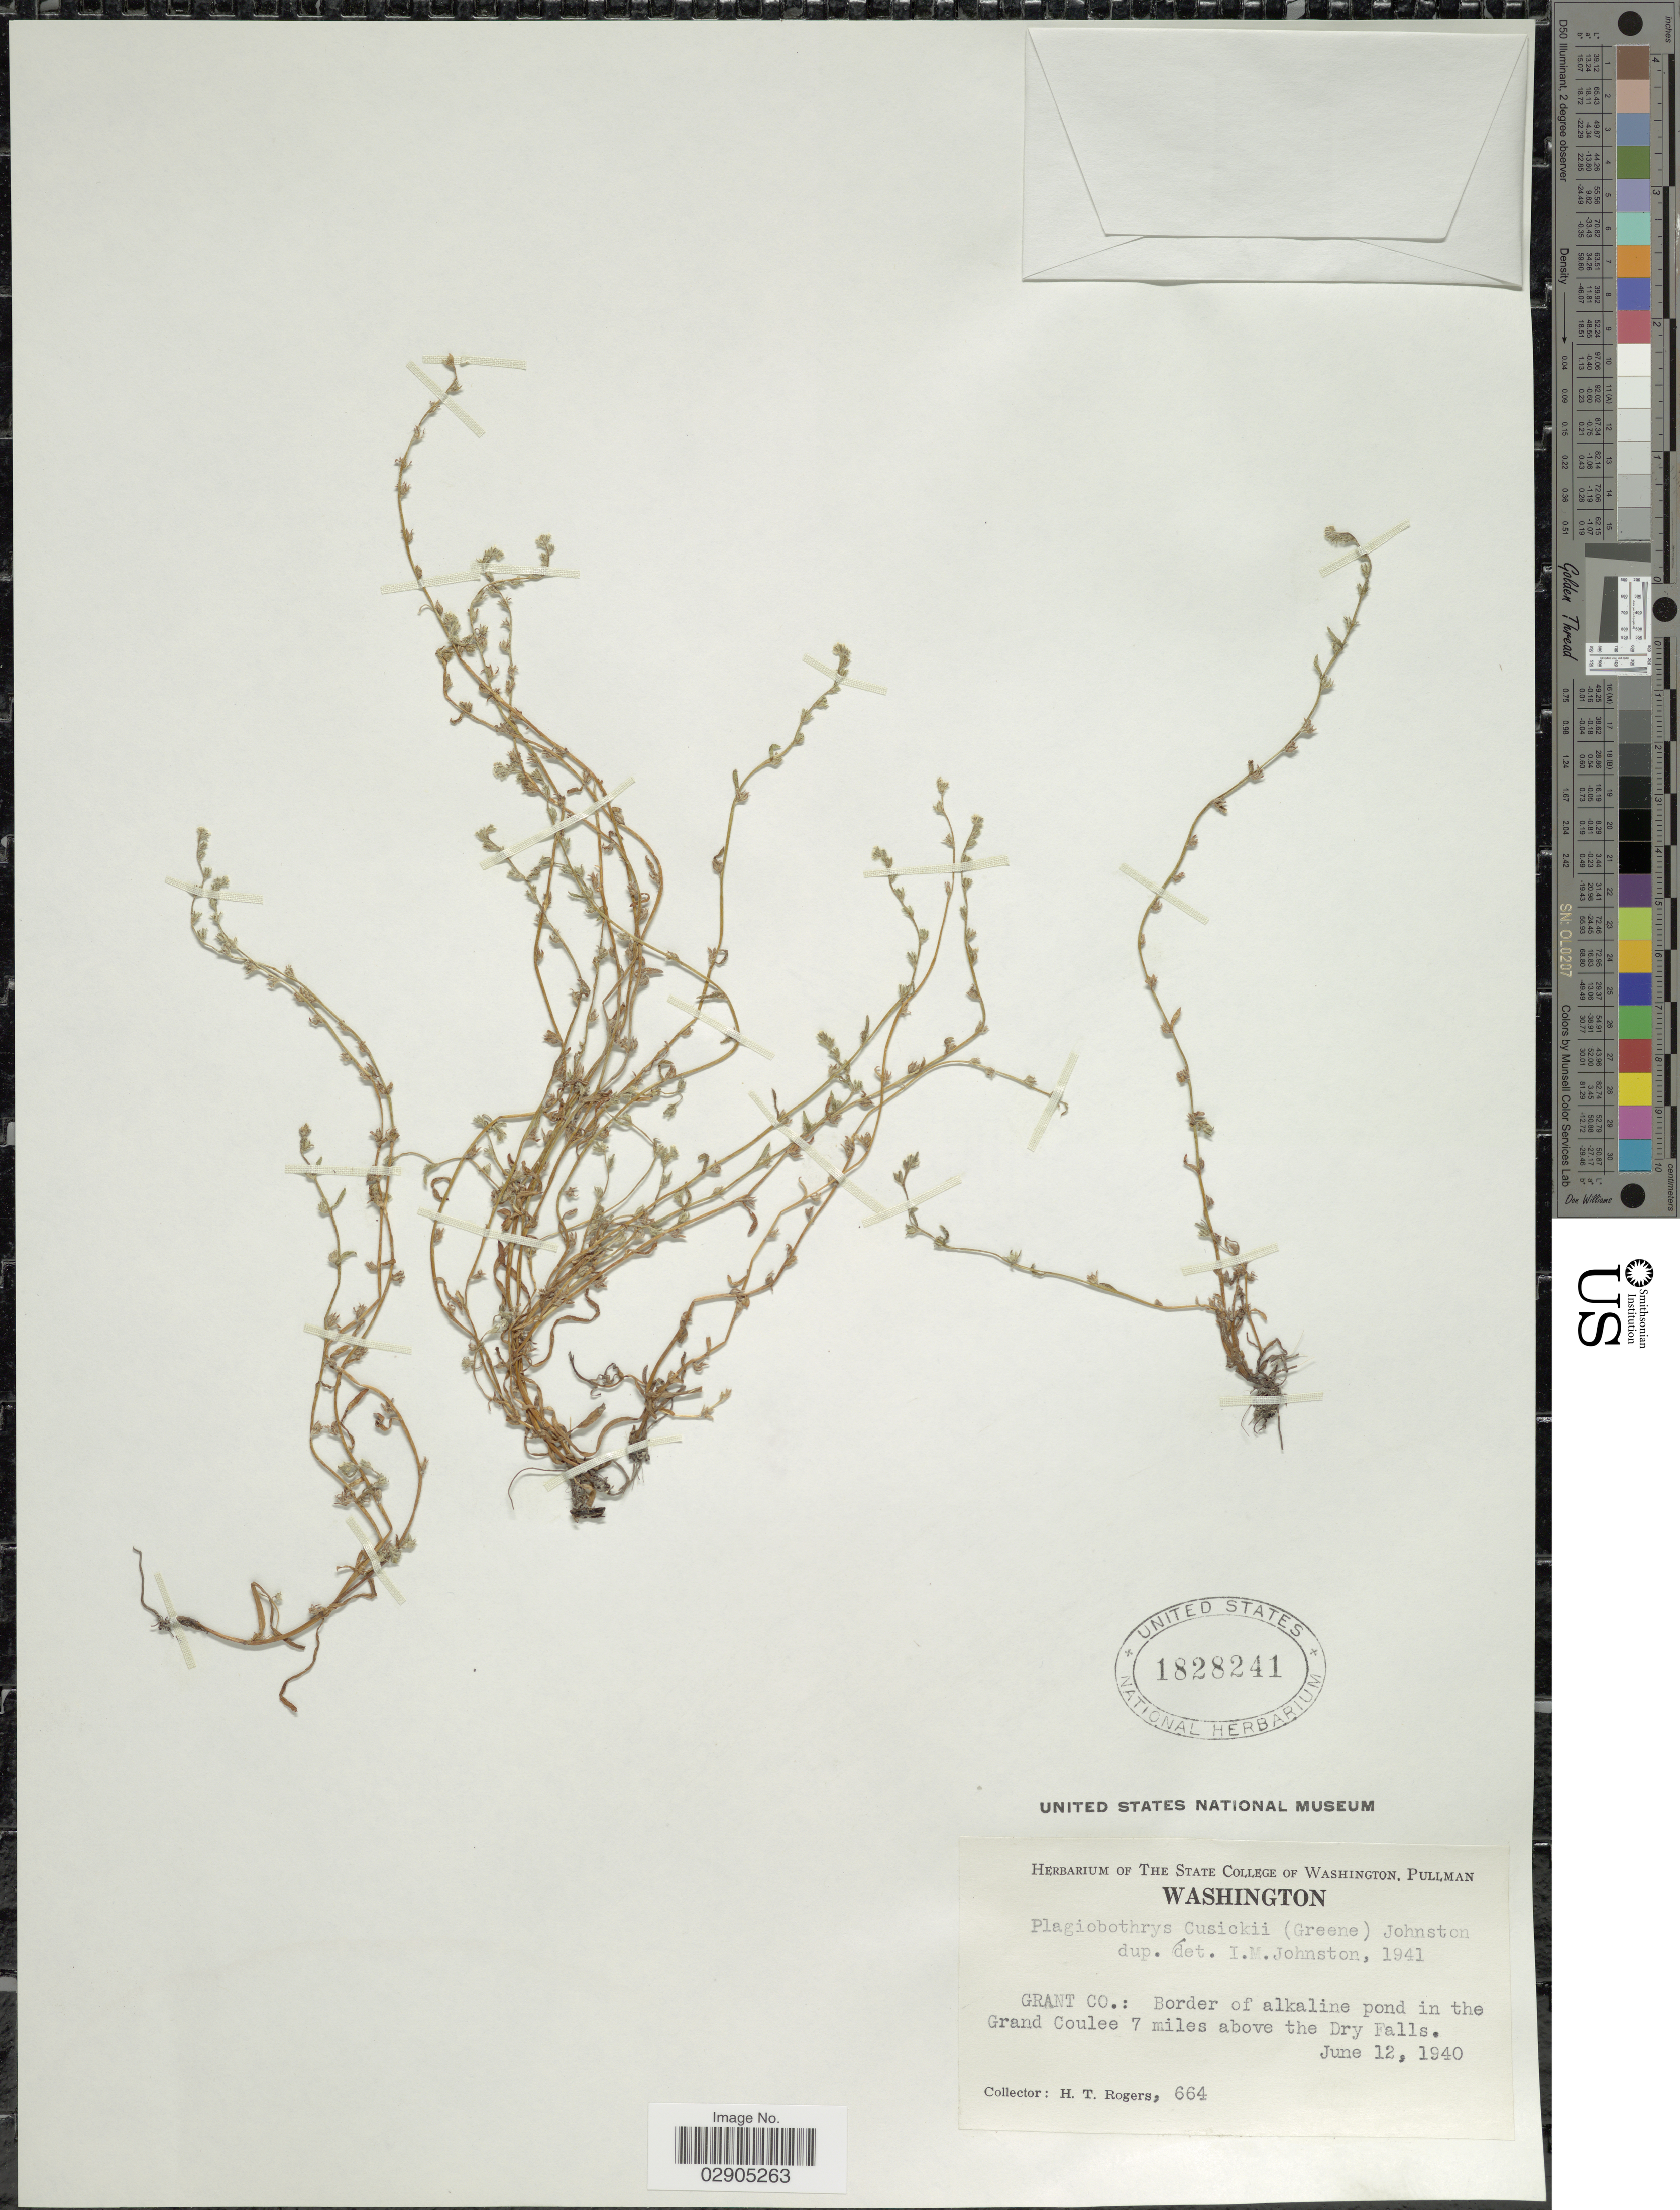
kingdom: Plantae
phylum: Tracheophyta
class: Magnoliopsida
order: Boraginales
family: Boraginaceae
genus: Allocarya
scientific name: Allocarya cusickii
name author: S.W. Greene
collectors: H. Rogers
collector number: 664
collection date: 1940-06-12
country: United States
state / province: Washington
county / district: Grant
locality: Grant Co.: Border of alkaline pond in the Grand Coulee 7 miles above the Dry Falls.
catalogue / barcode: US 1828241